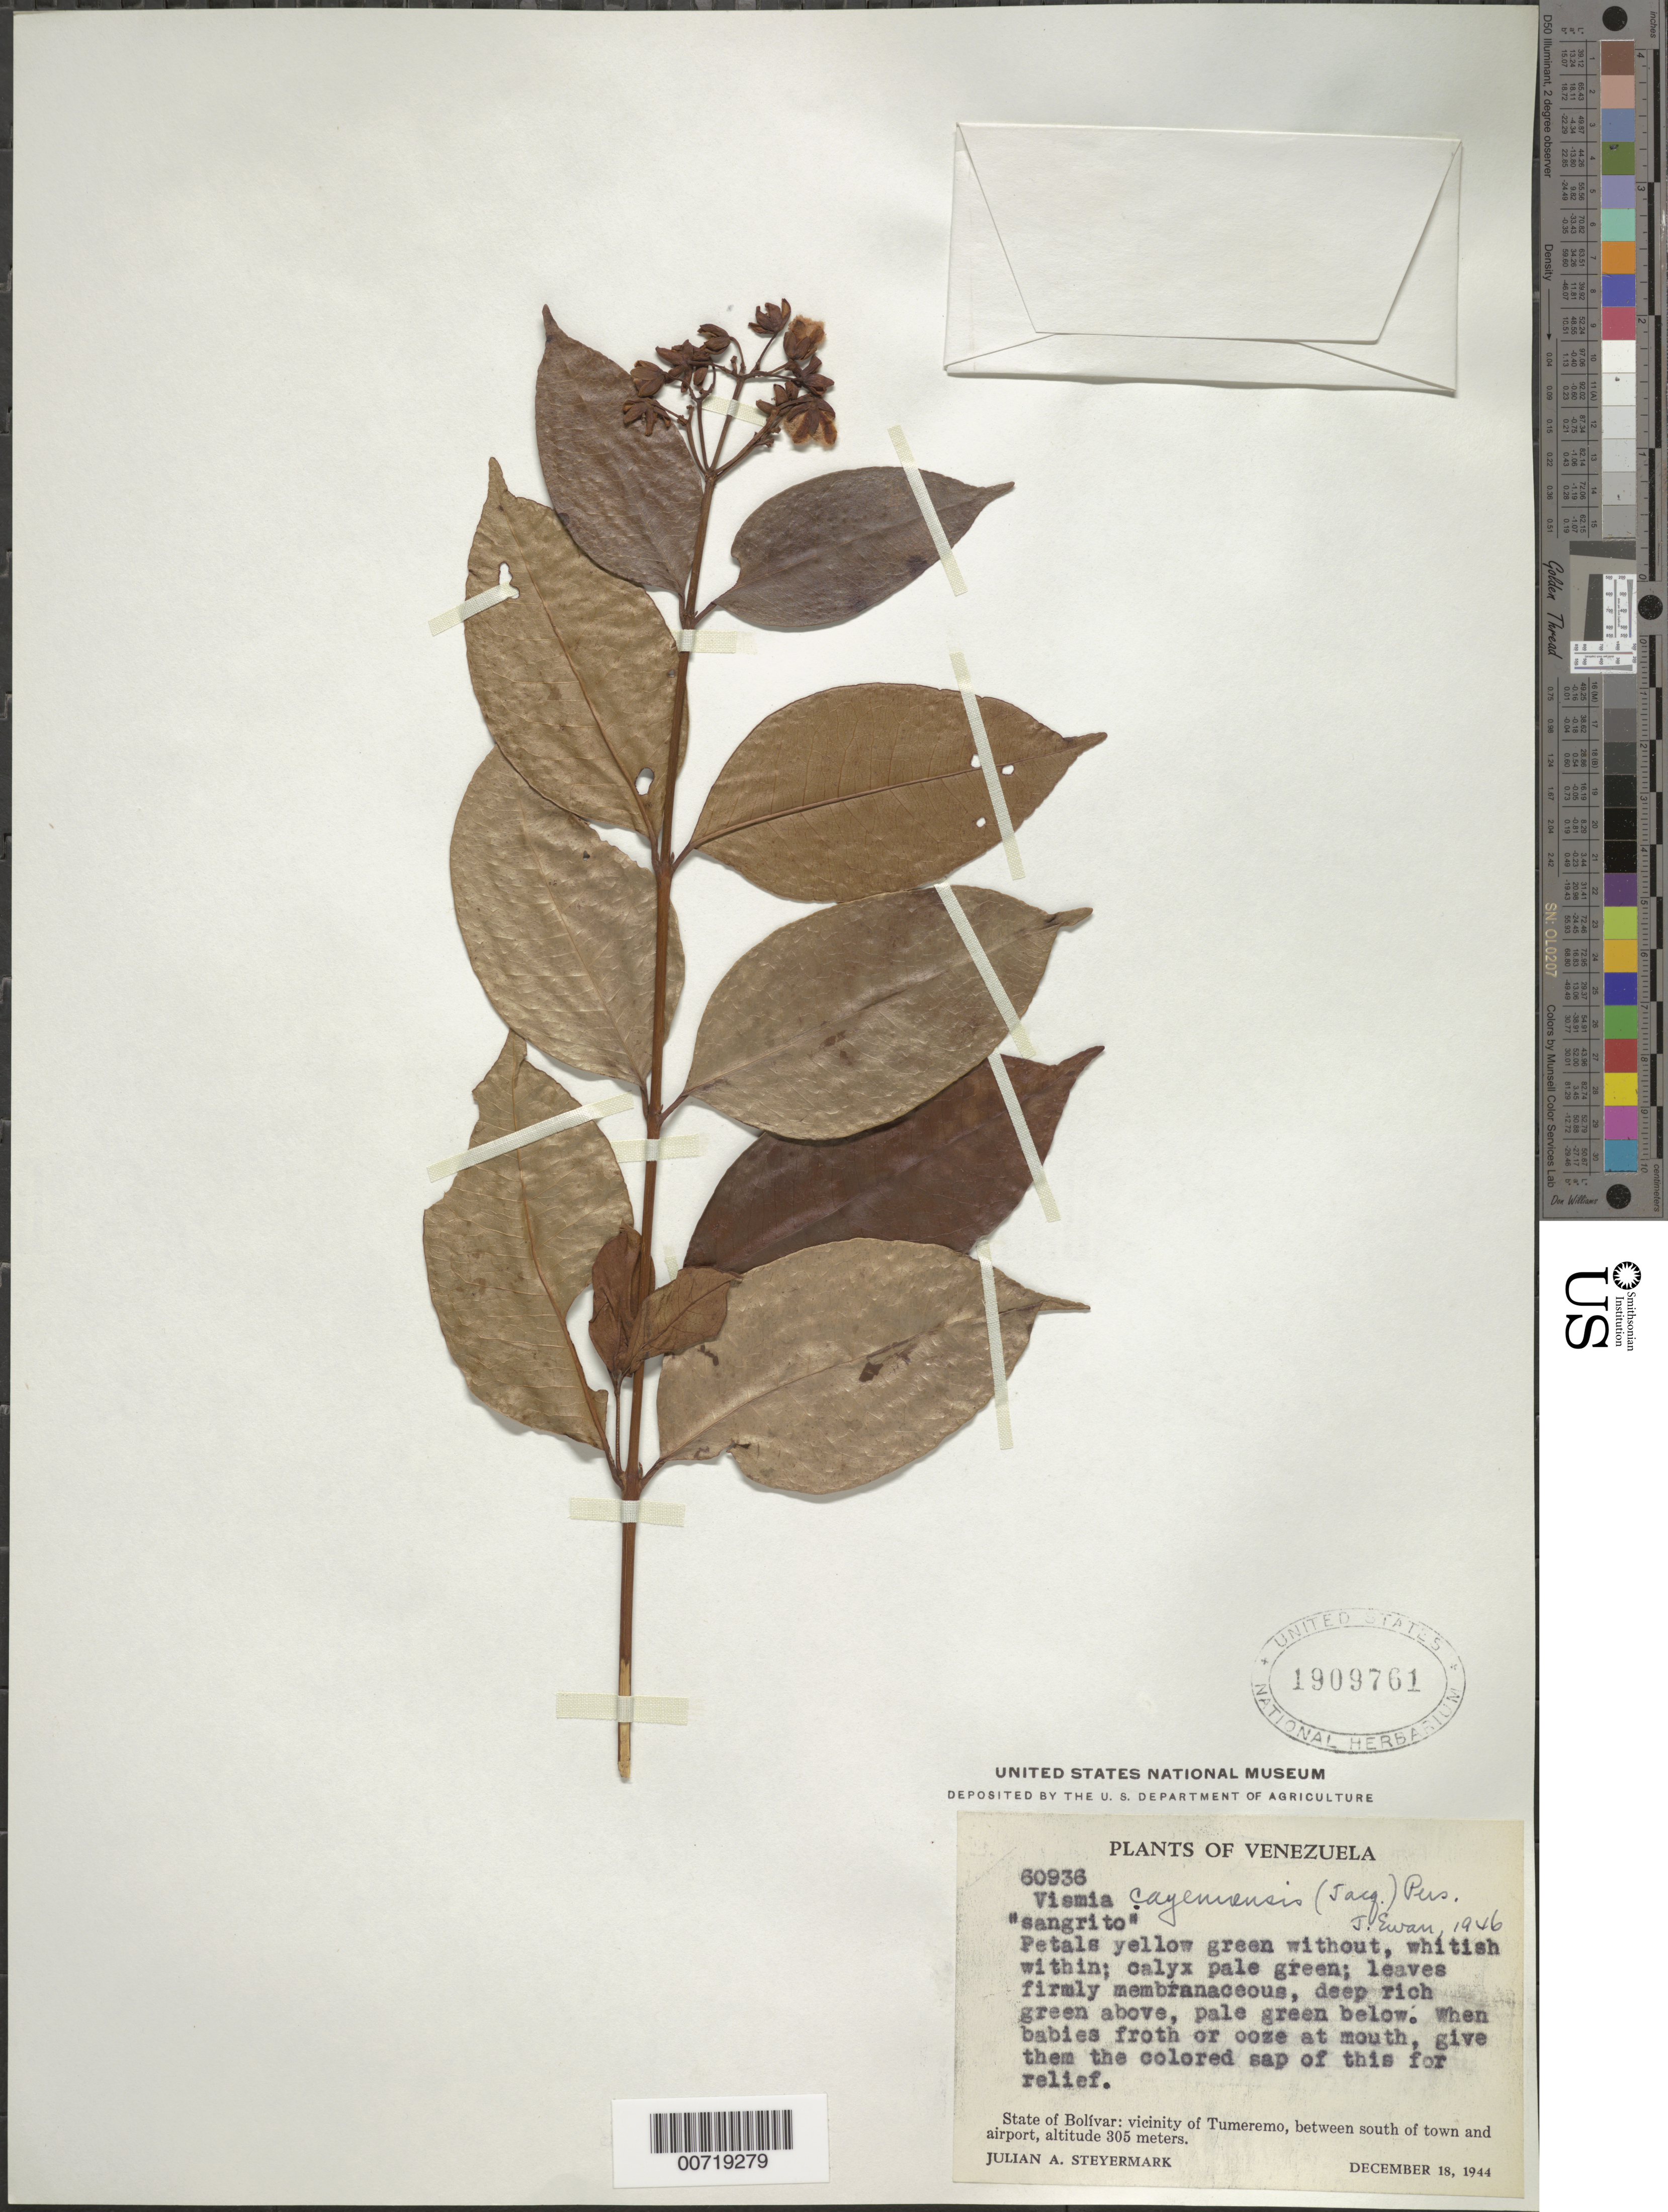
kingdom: Plantae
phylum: Tracheophyta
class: Magnoliopsida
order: Malpighiales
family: Hypericaceae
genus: Vismia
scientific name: Vismia cayennensis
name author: (Jacq.) Pers.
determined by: Ewan, J. A.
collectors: J. Steyermark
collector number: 60936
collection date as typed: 18-Dec-44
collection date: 1944-12-18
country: Venezuela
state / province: Bolívar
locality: Tumeremo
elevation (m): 305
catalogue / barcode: US 1909761